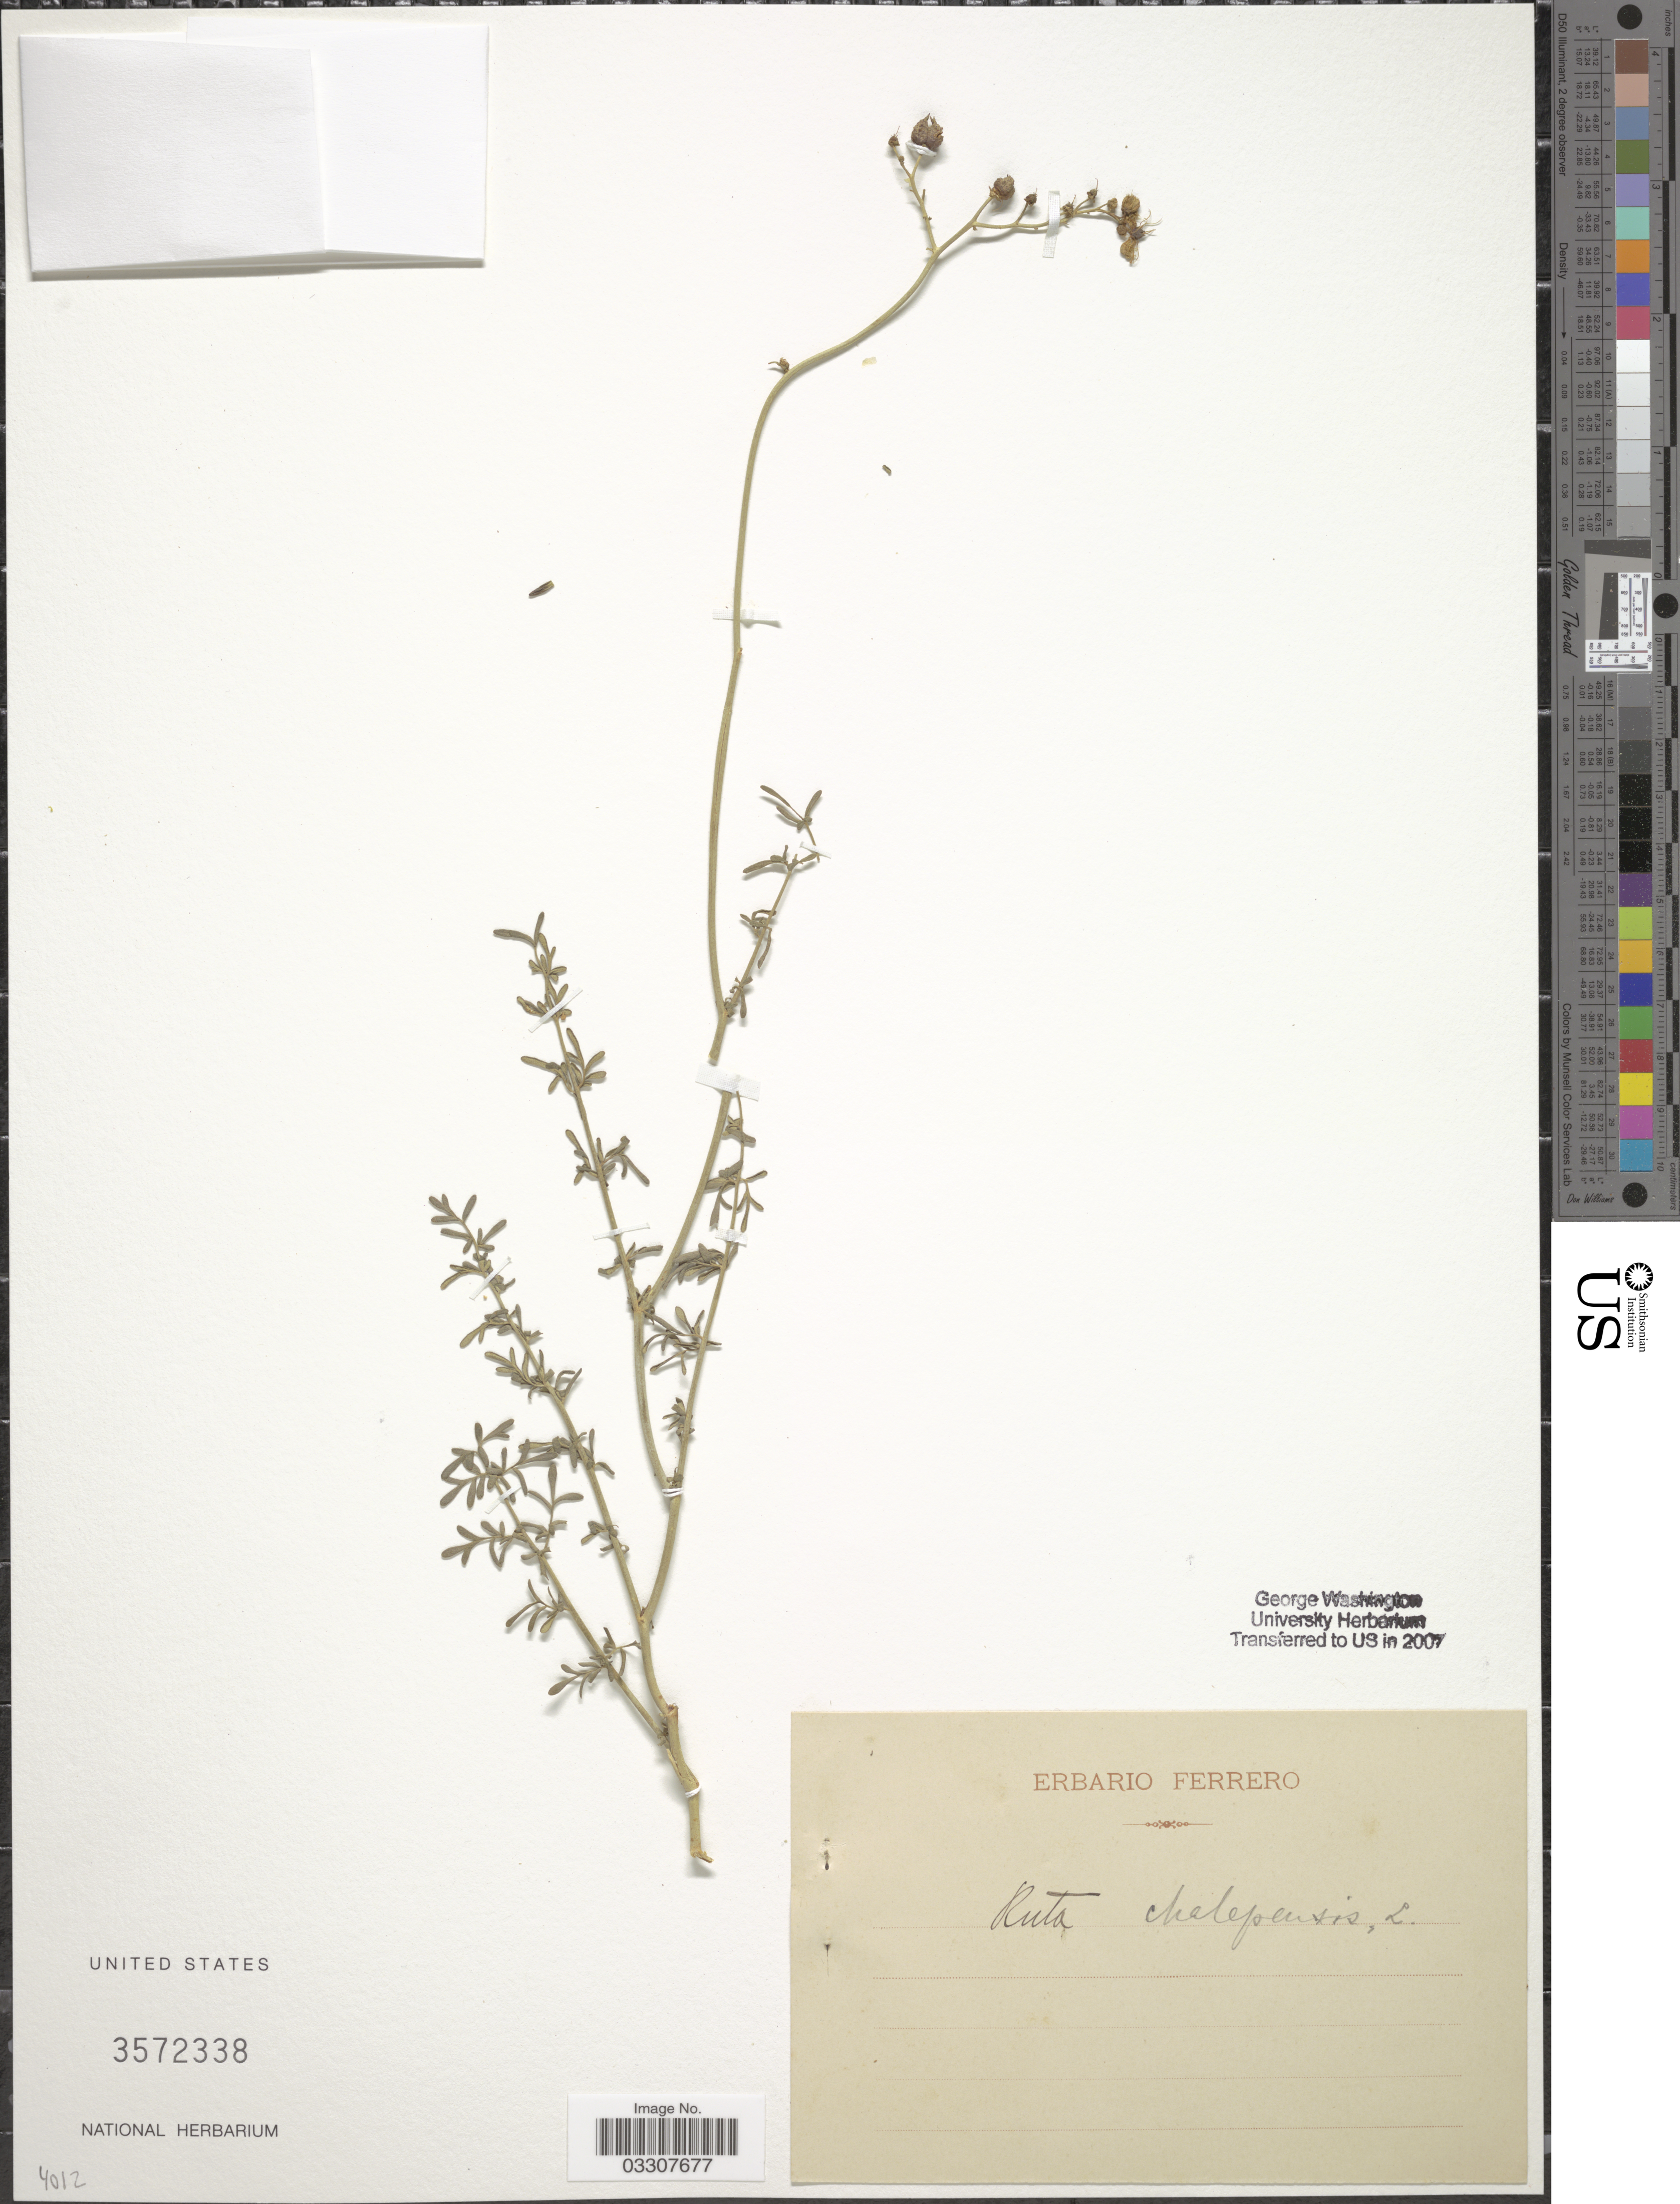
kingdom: Plantae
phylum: Tracheophyta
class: Magnoliopsida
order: Sapindales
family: Rutaceae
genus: Ruta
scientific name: Ruta angustifolia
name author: Pers.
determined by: Strong, Mark T., (BOT), Smithsonian Institution - National Museum of Natural History (UNITED STATES)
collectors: F. Ferrero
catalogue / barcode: US 3572338